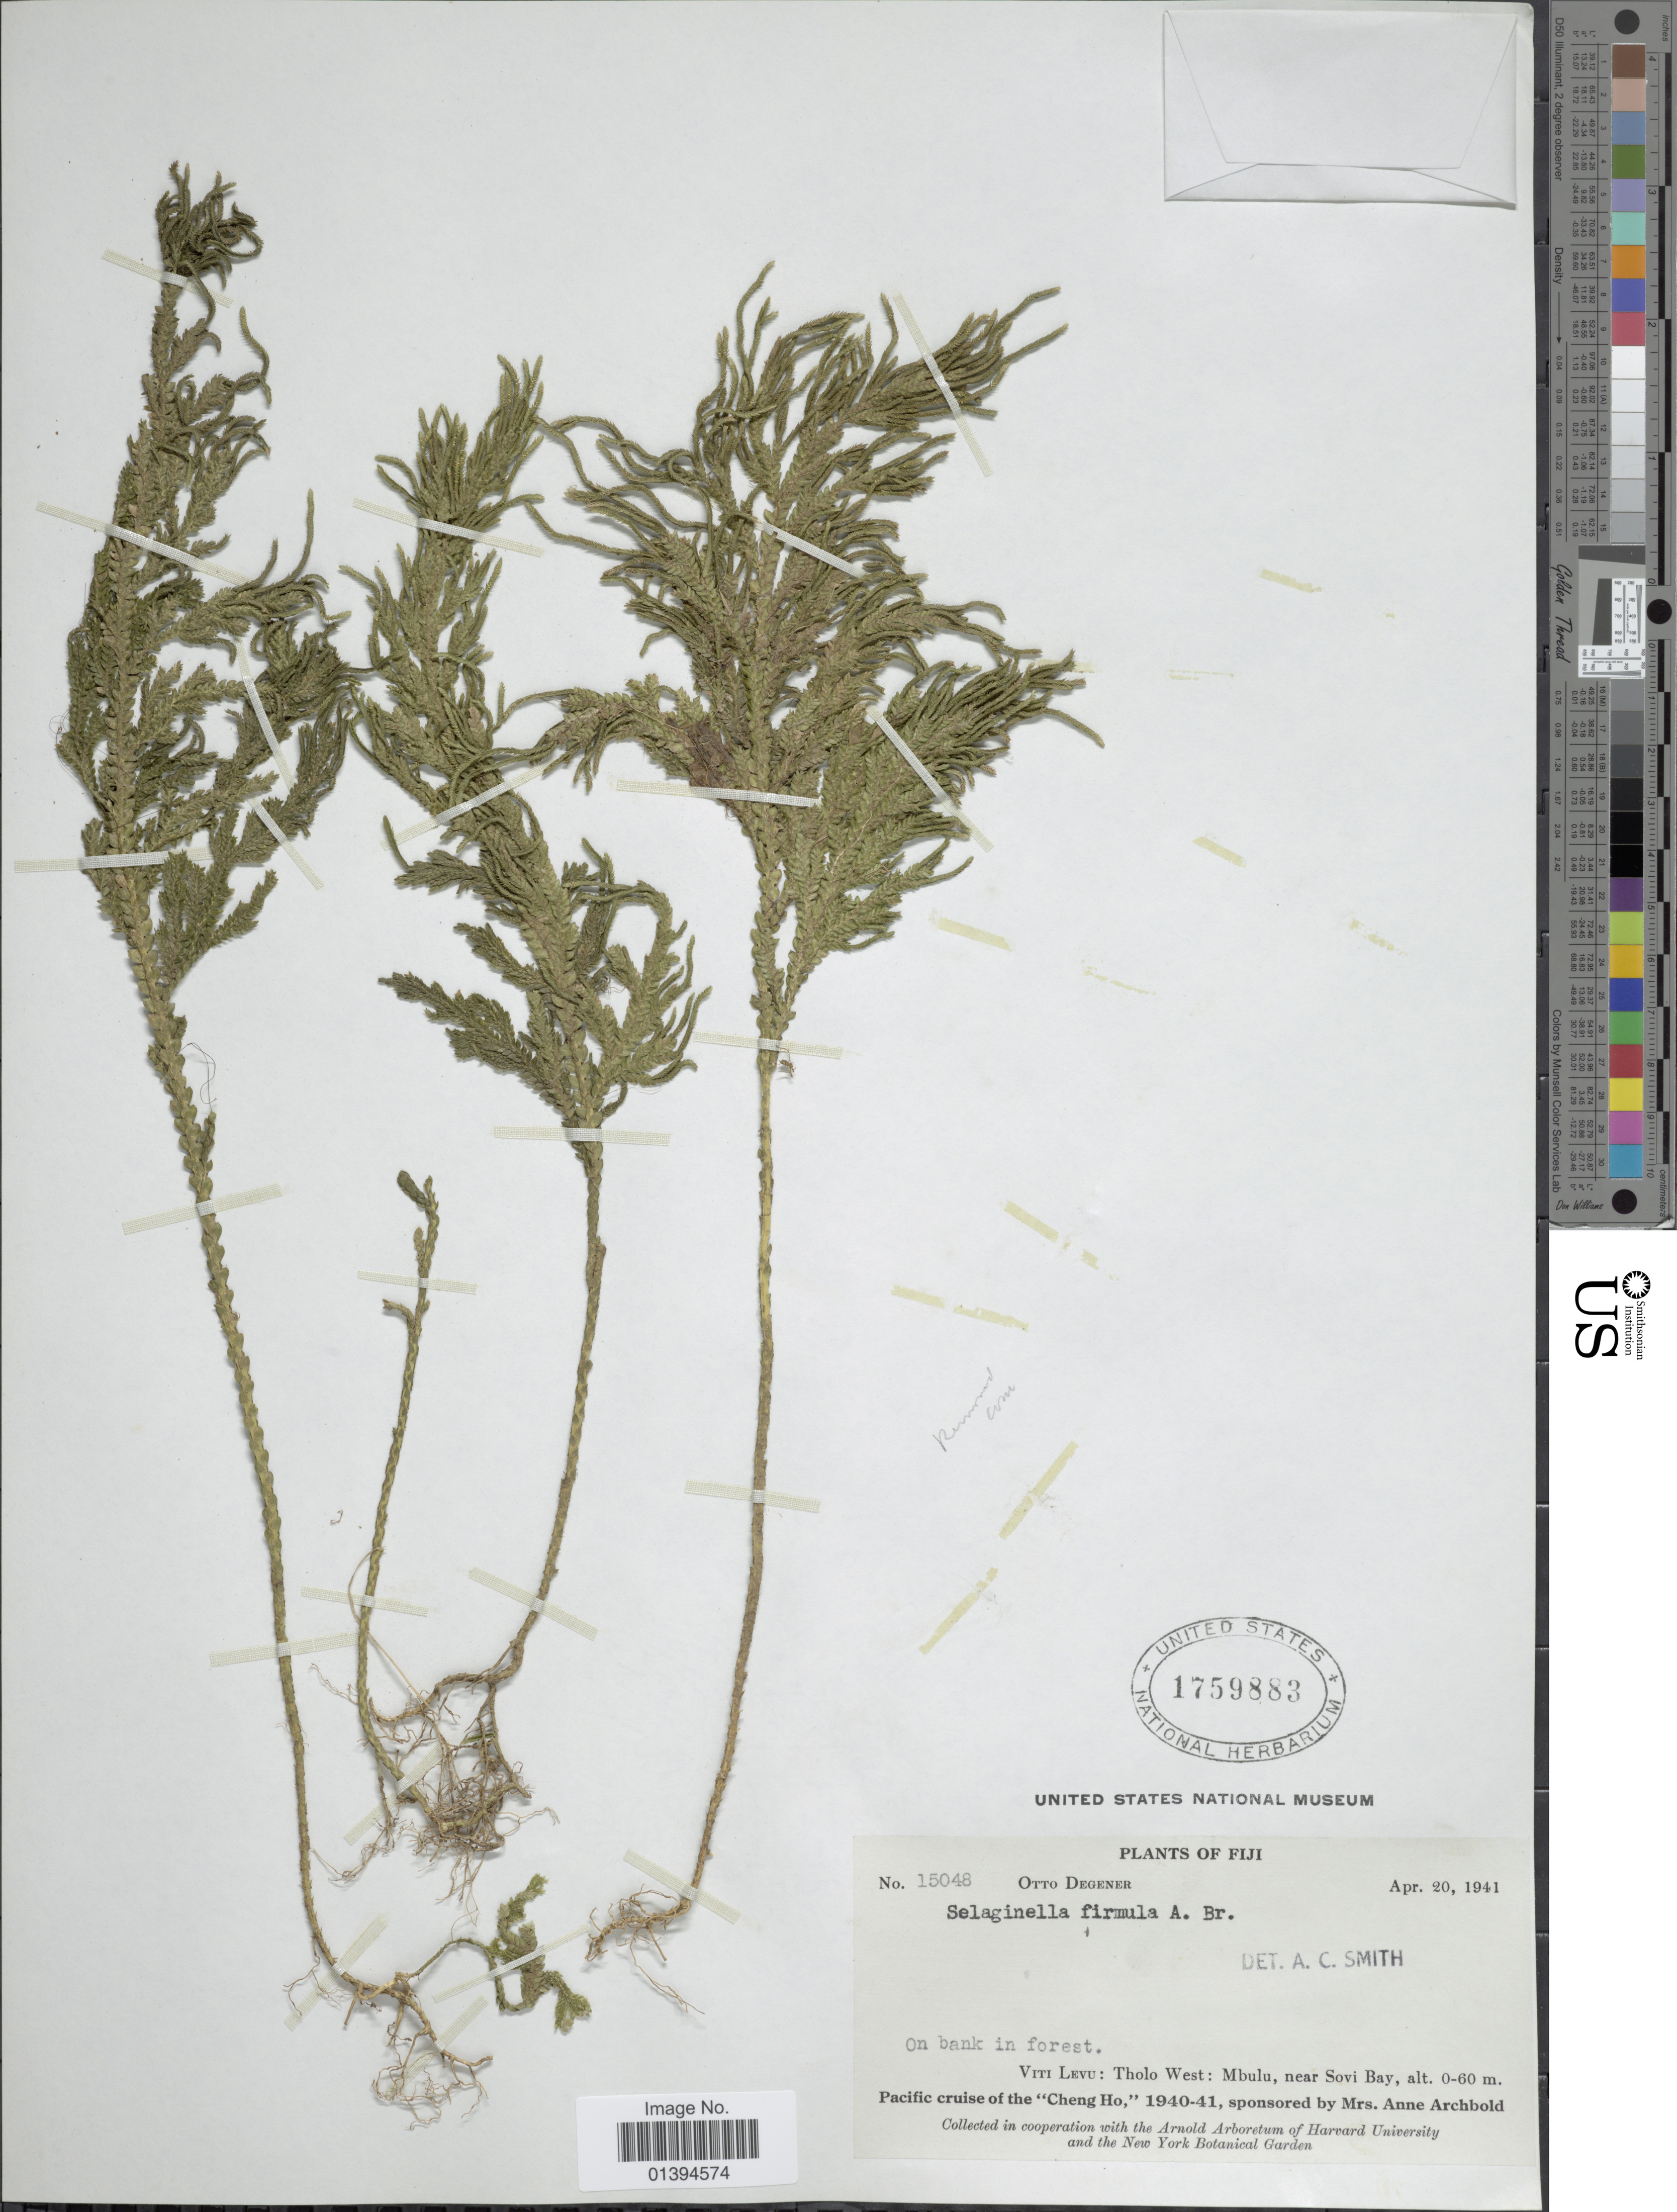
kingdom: Plantae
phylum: Tracheophyta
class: Lycopodiopsida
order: Selaginellales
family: Selaginellaceae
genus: Selaginella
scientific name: Selaginella firmula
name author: A. Br.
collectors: O. Degener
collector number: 15048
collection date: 1941-04-20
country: Fiji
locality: Viti Levu: Tholo West: Mbulu, near Sovi Bay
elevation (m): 0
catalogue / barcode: US 1759883